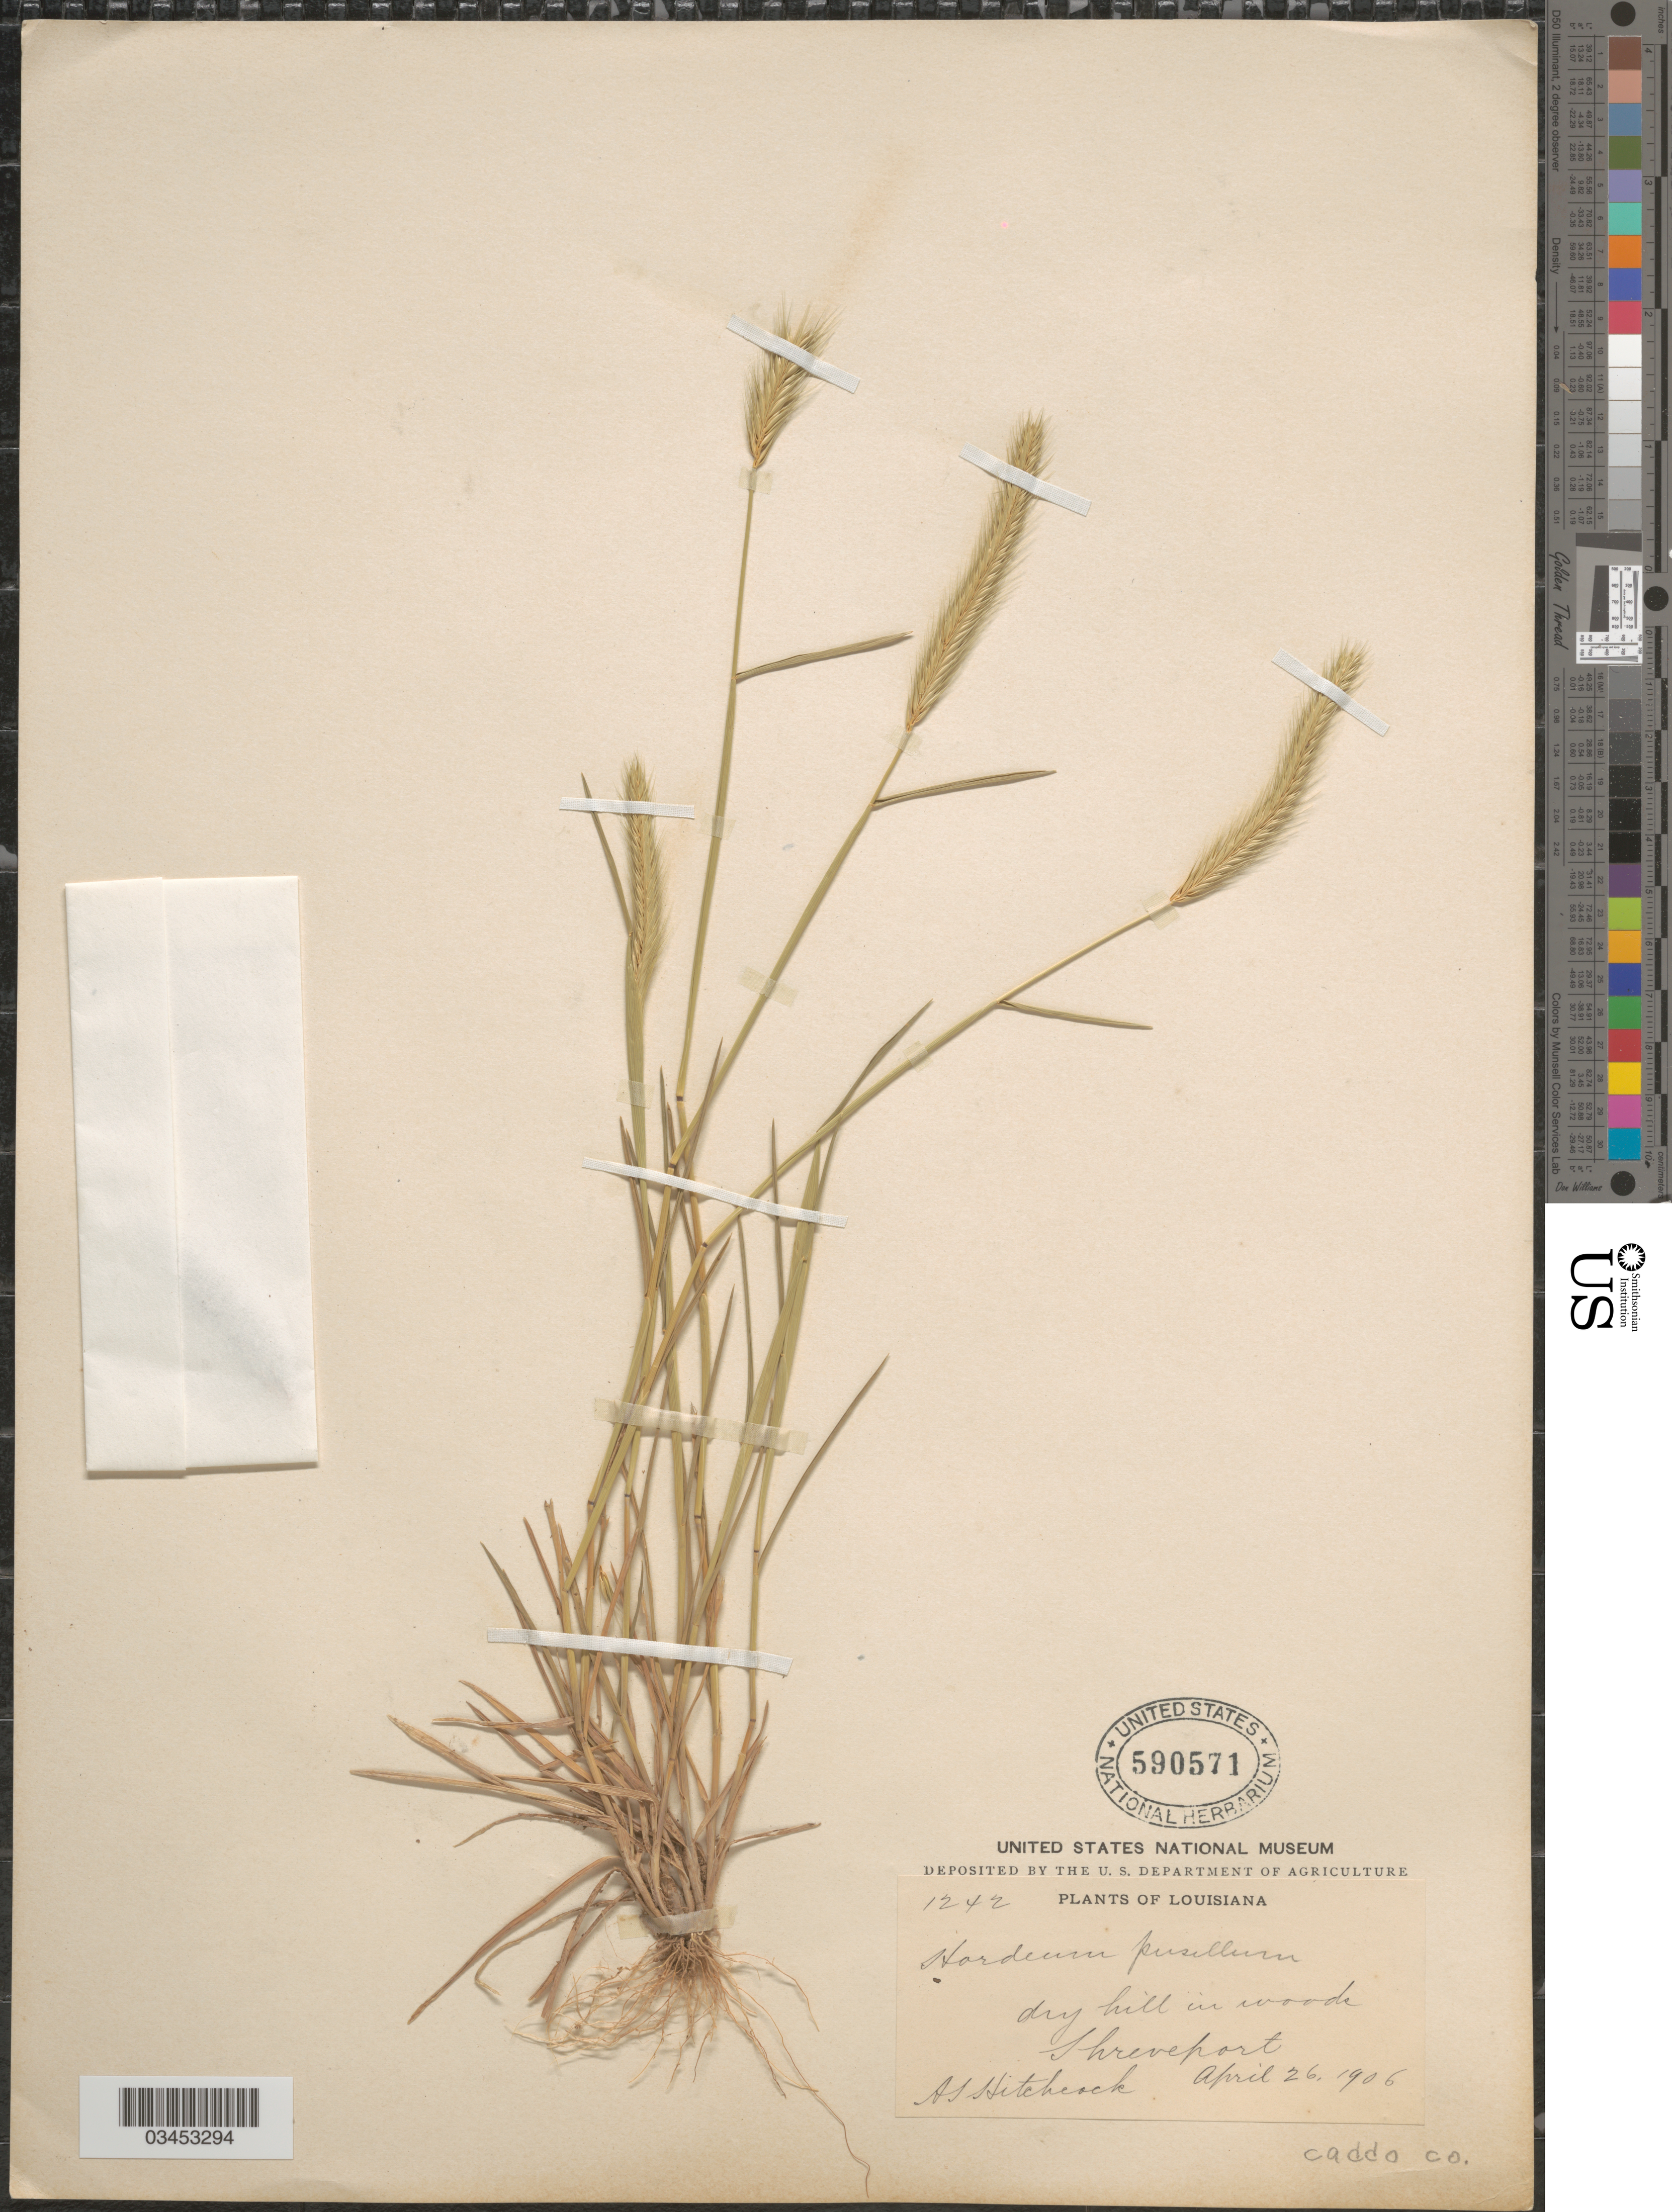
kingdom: Plantae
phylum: Tracheophyta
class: Liliopsida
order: Poales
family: Poaceae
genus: Hordeum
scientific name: Hordeum pusillum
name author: Nutt.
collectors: A. S. Hitchcock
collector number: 1242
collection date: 1906-04-26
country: United States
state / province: Louisiana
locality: Dry hill in woods. Shreveport. Caddo Co.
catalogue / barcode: US 590571